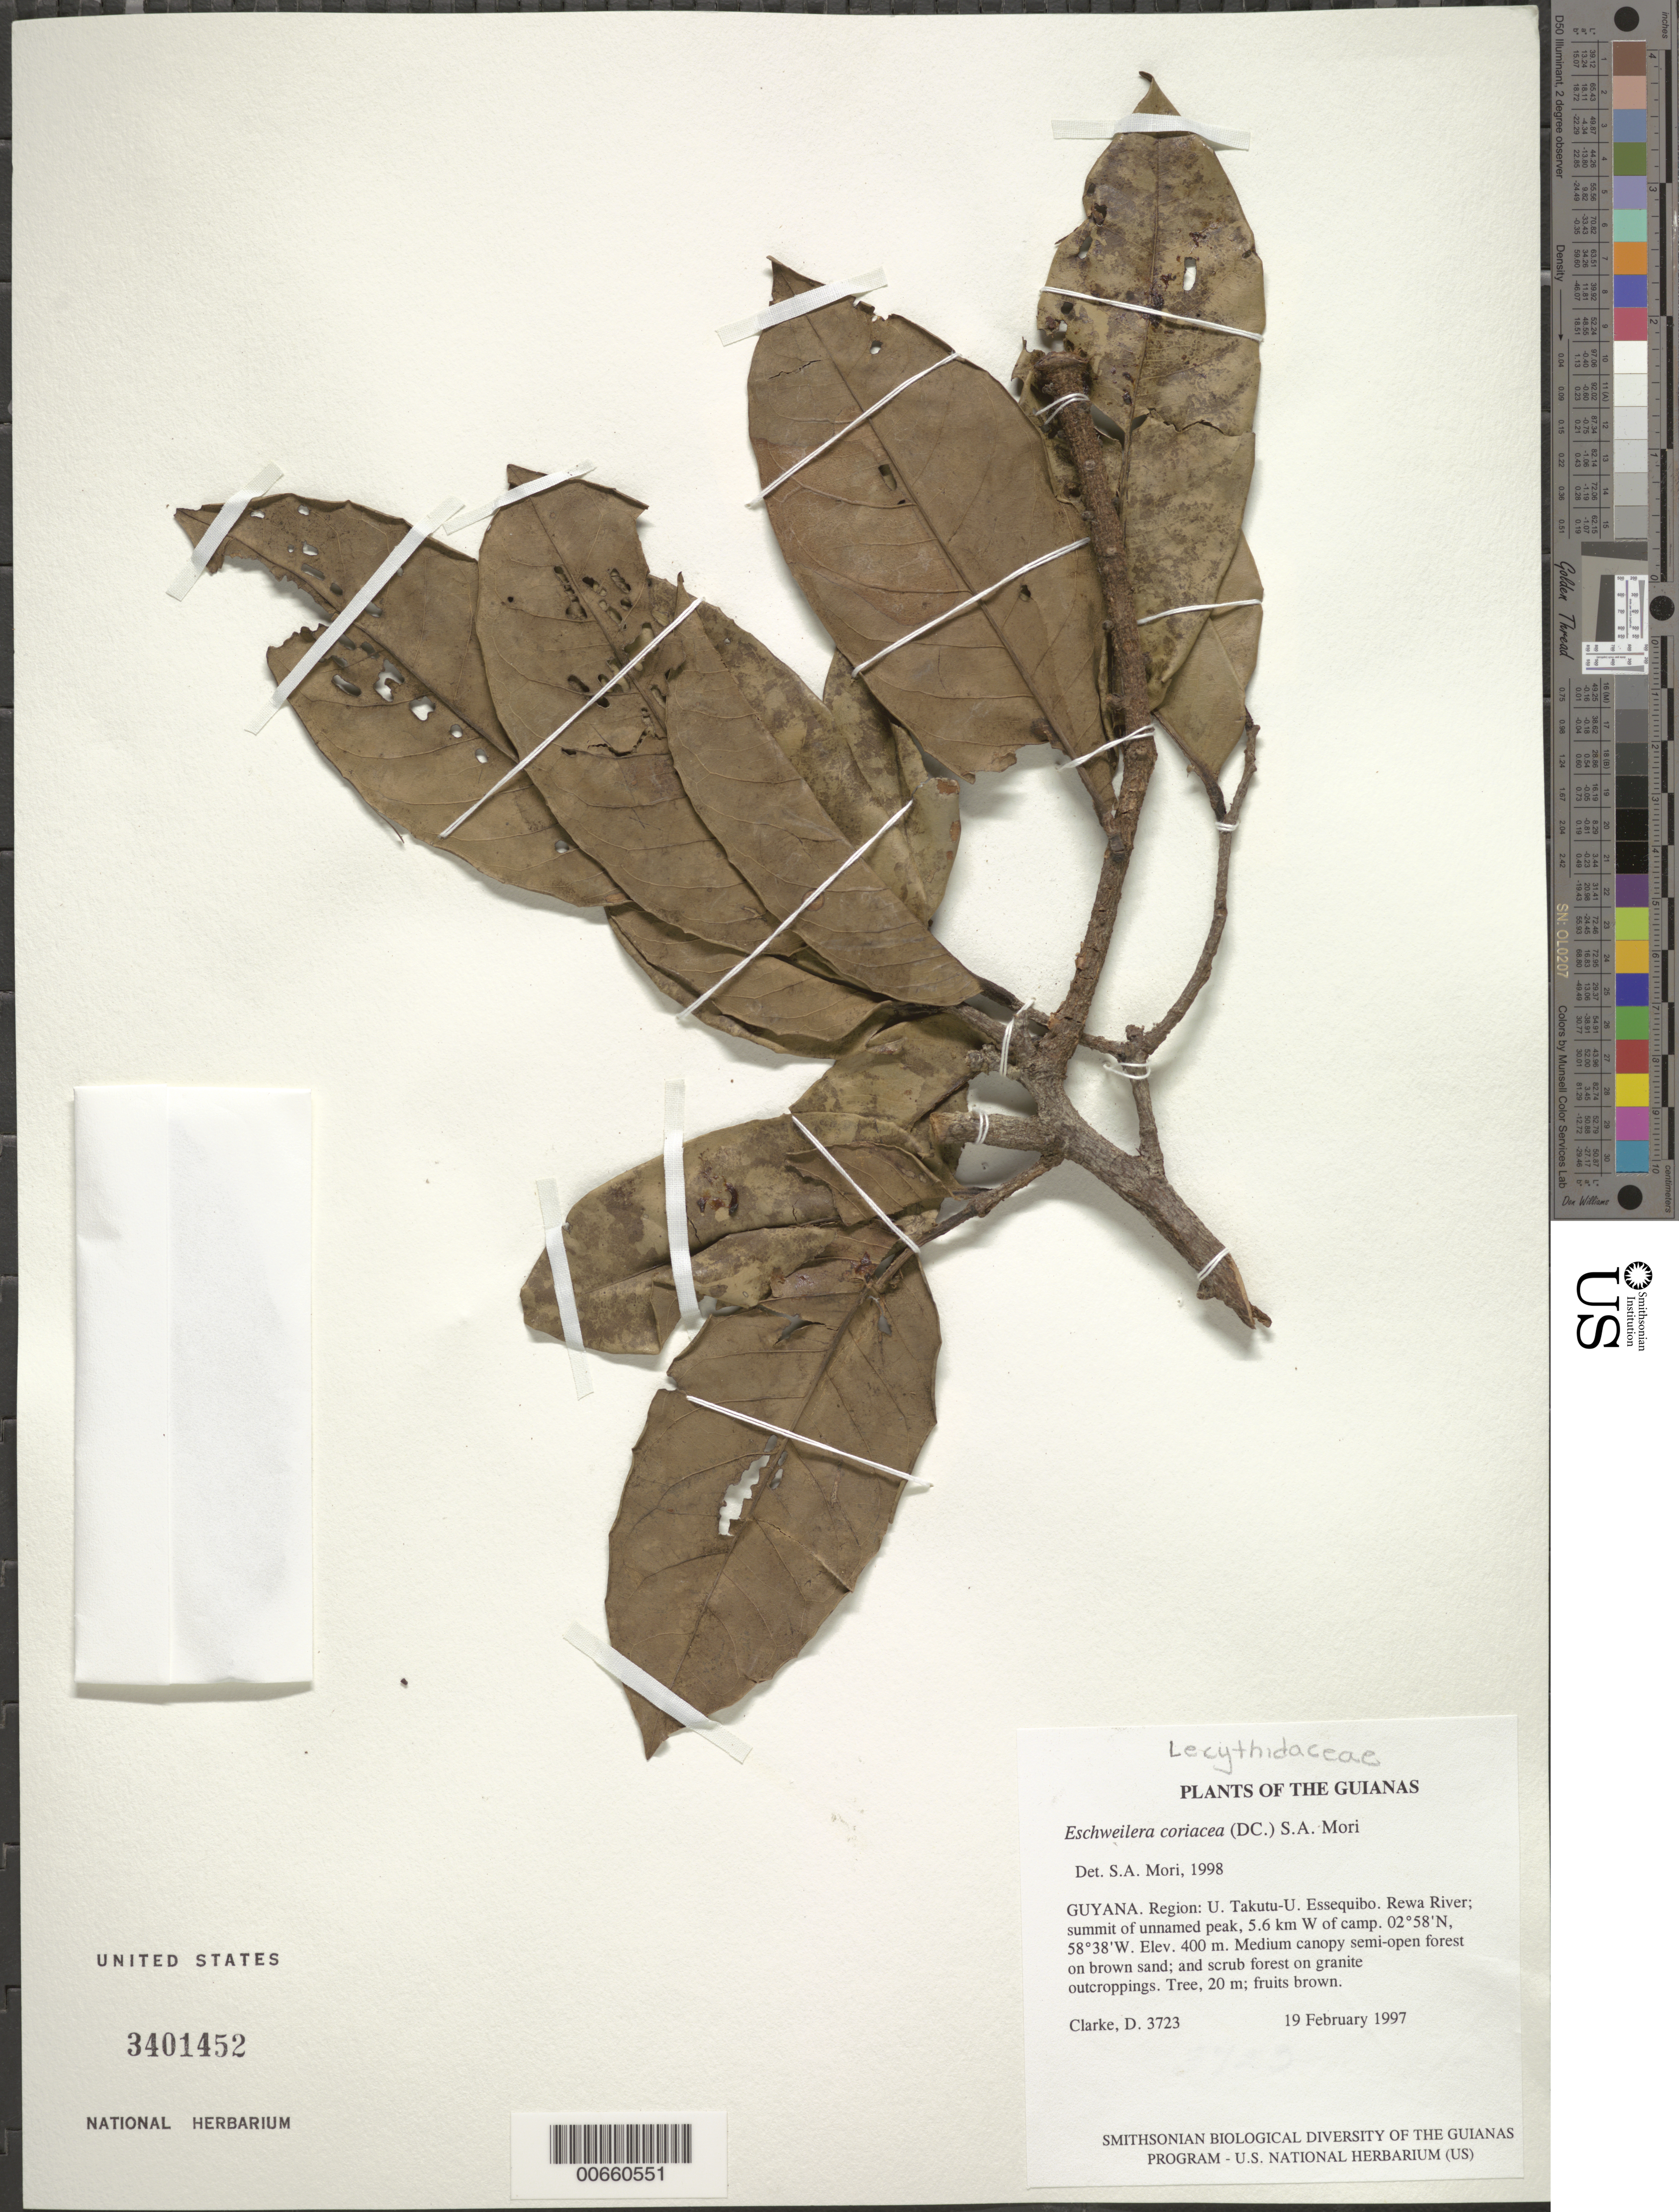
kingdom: Plantae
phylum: Tracheophyta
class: Magnoliopsida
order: Ericales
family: Lecythidaceae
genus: Eschweilera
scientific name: Eschweilera coriacea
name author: (DC.) S.A. Mori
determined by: Mori, Scott A.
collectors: H. D. Clarke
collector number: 3723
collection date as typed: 19 February 1997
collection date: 1997-02-19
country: Guyana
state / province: U. Takutu-U. Essequibo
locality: Rewa River; summit of unnamed peak, 5.6 km W of camp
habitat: Medium canopy semi-open forest on brown sand; and scrub forest on granite outcroppings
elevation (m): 400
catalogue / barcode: US 3401452